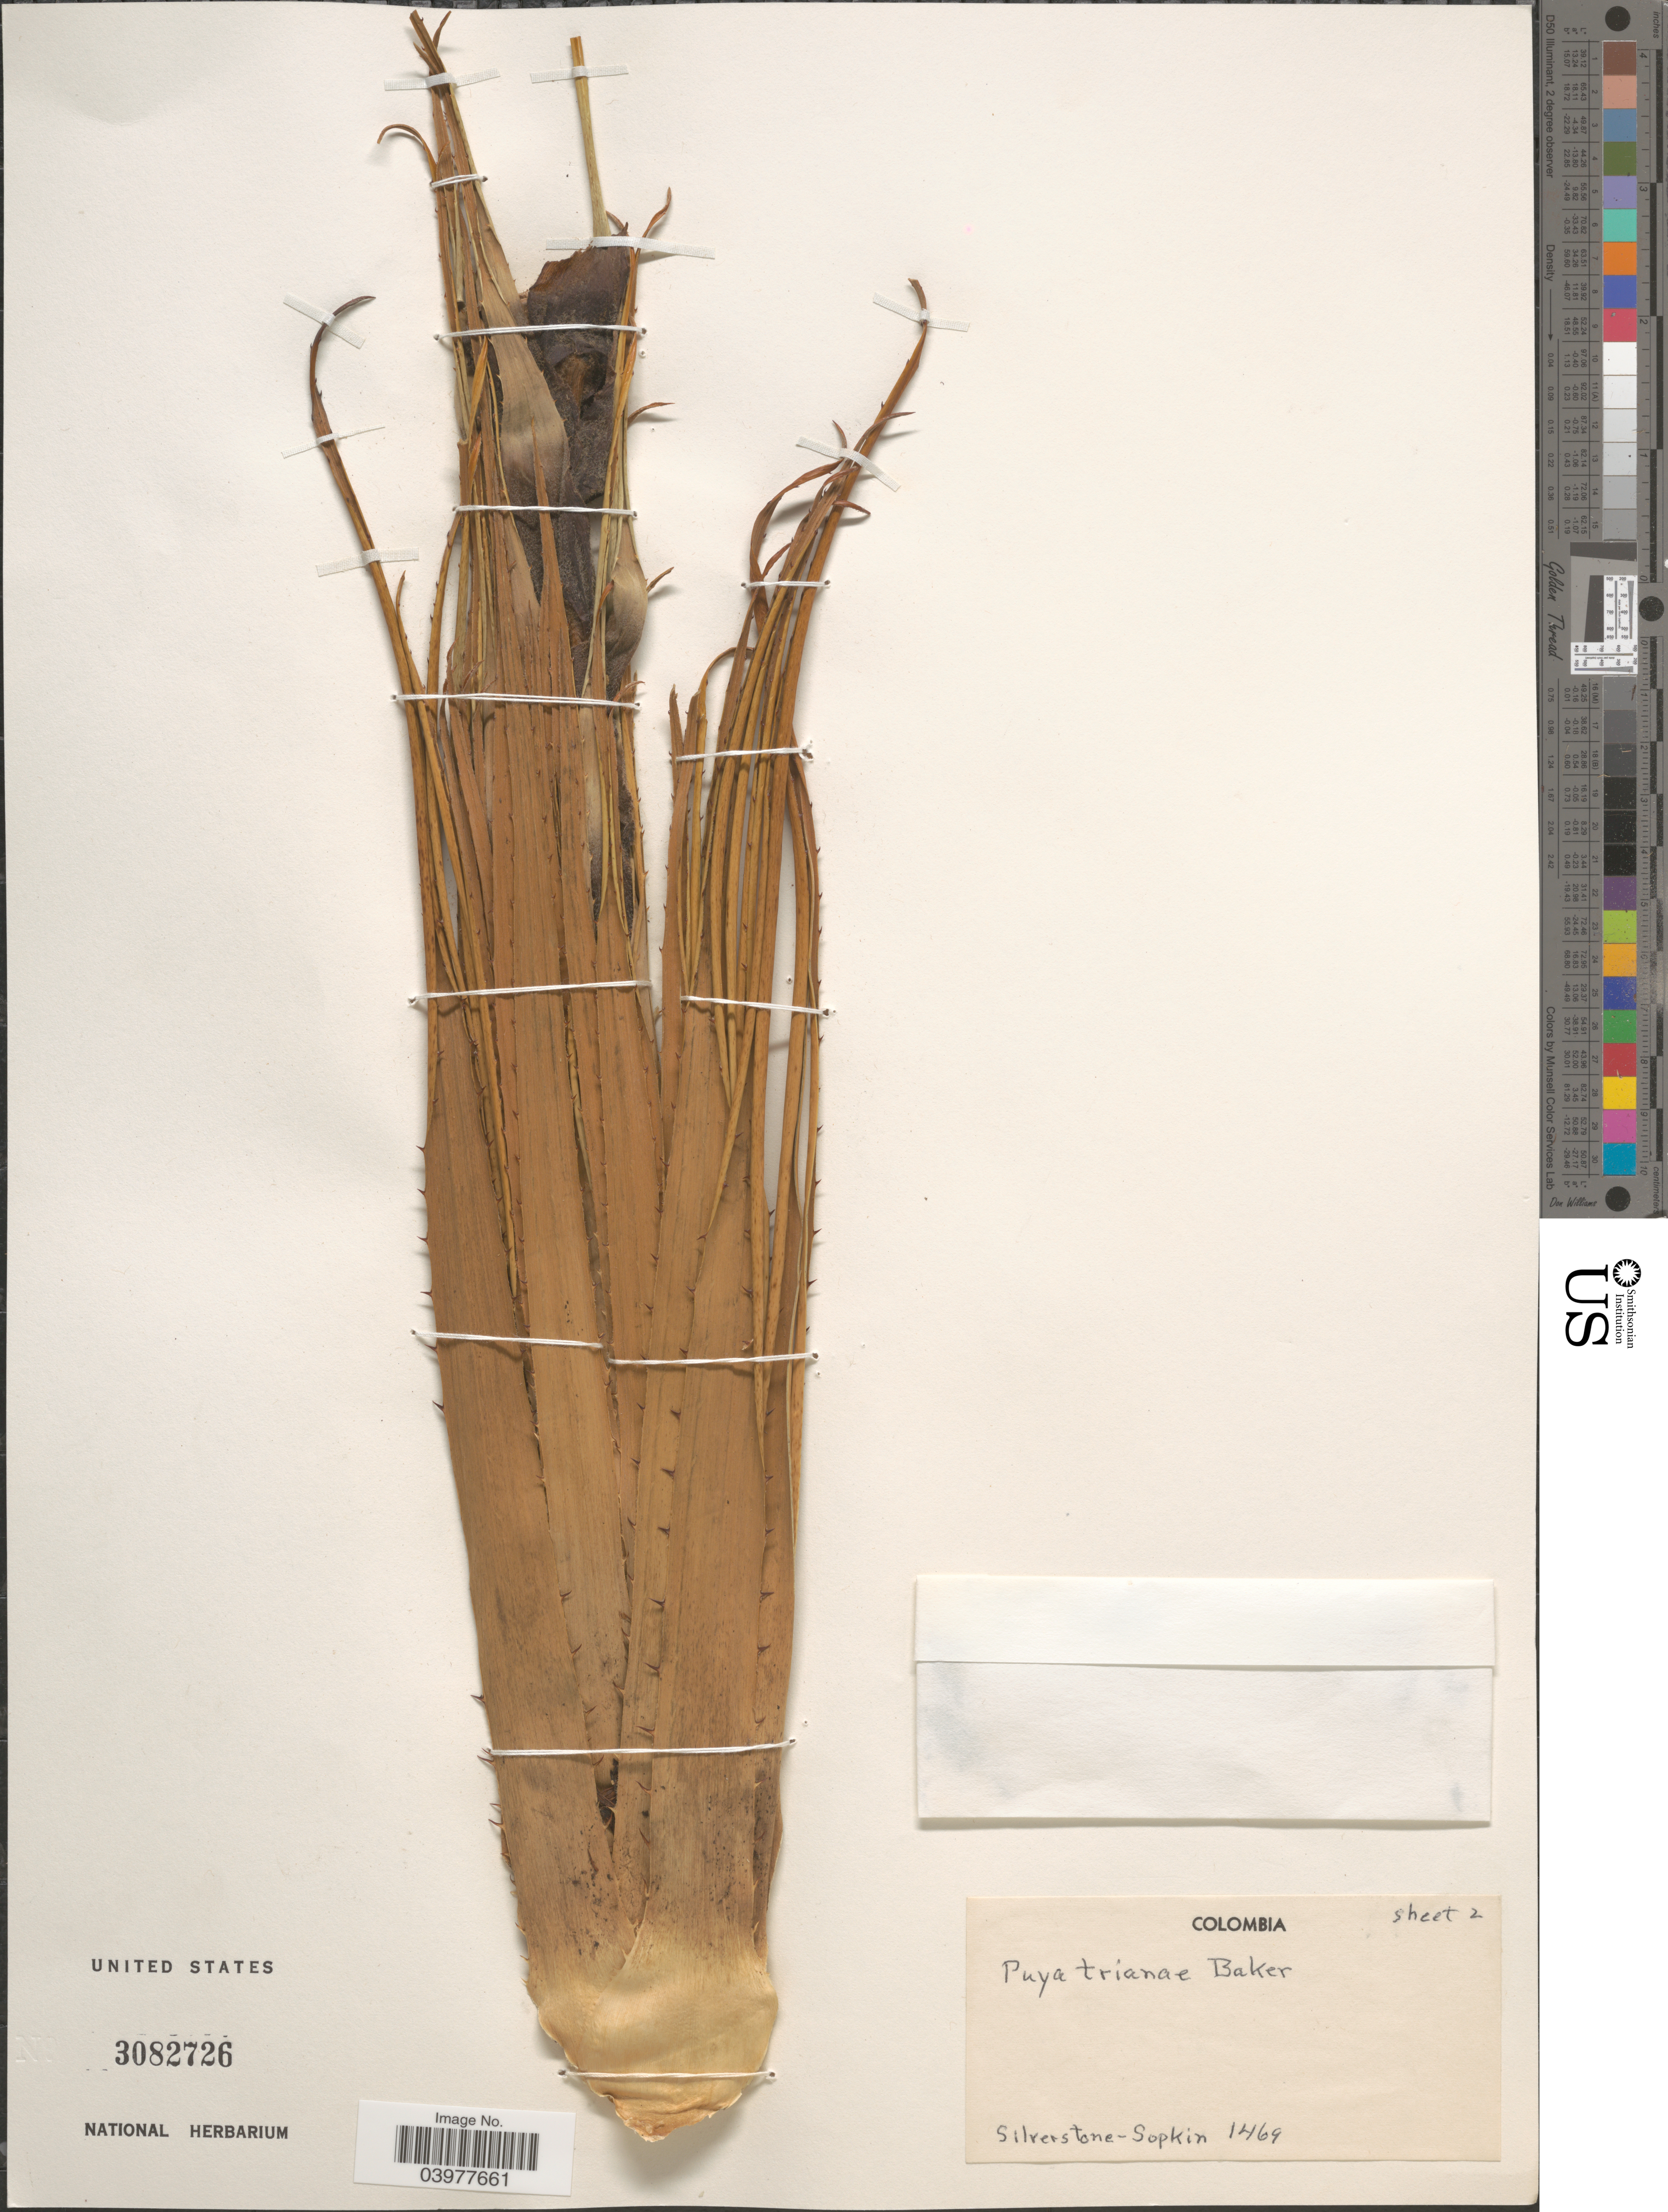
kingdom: Plantae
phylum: Tracheophyta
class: Liliopsida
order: Poales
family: Bromeliaceae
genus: Puya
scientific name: Puya trianae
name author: Baker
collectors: Silverstone-Sopkin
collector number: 1469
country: Colombia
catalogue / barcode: US 3082726